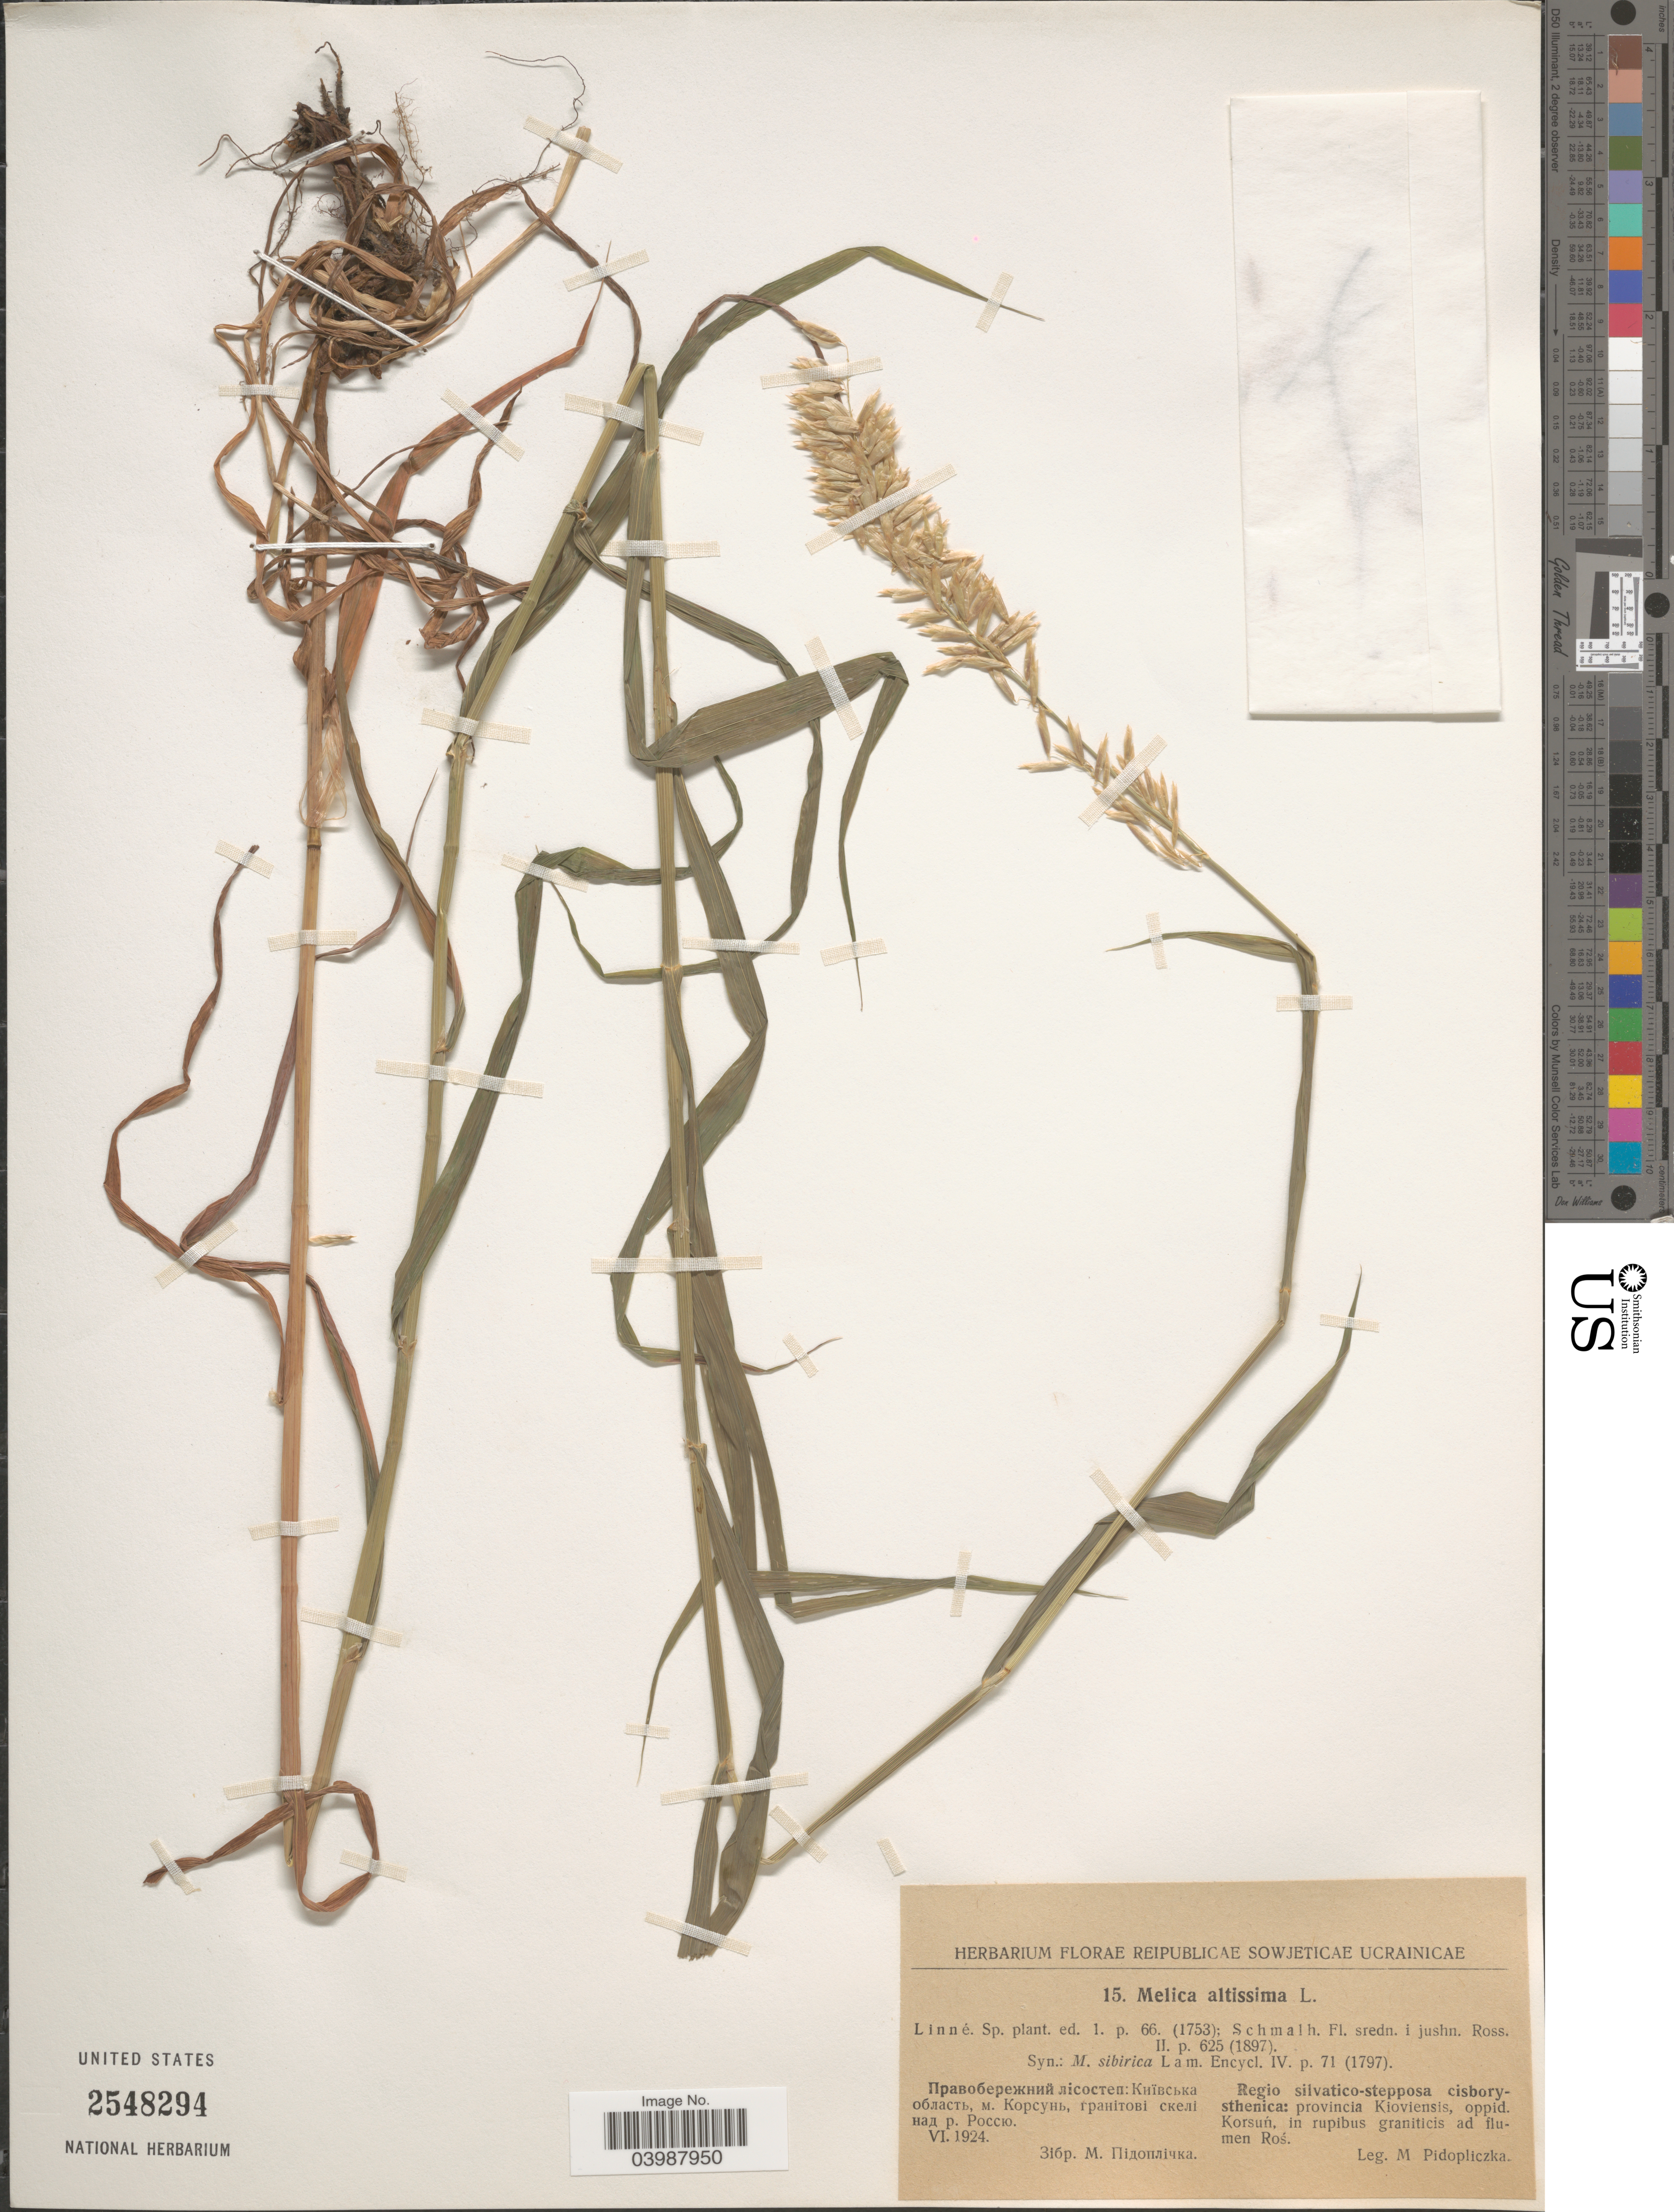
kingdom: Plantae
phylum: Tracheophyta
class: Liliopsida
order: Poales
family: Poaceae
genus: Melica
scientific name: Melica altissima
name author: L.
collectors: M. Pidopliczka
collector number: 15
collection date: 1924-06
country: Ukraine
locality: Regio silvatico-stepposa cisborydthenica: provincia Kioviensis, oppid. Korsun, in rupibus graniticis ad flumen Ros.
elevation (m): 96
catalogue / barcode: US 2548294